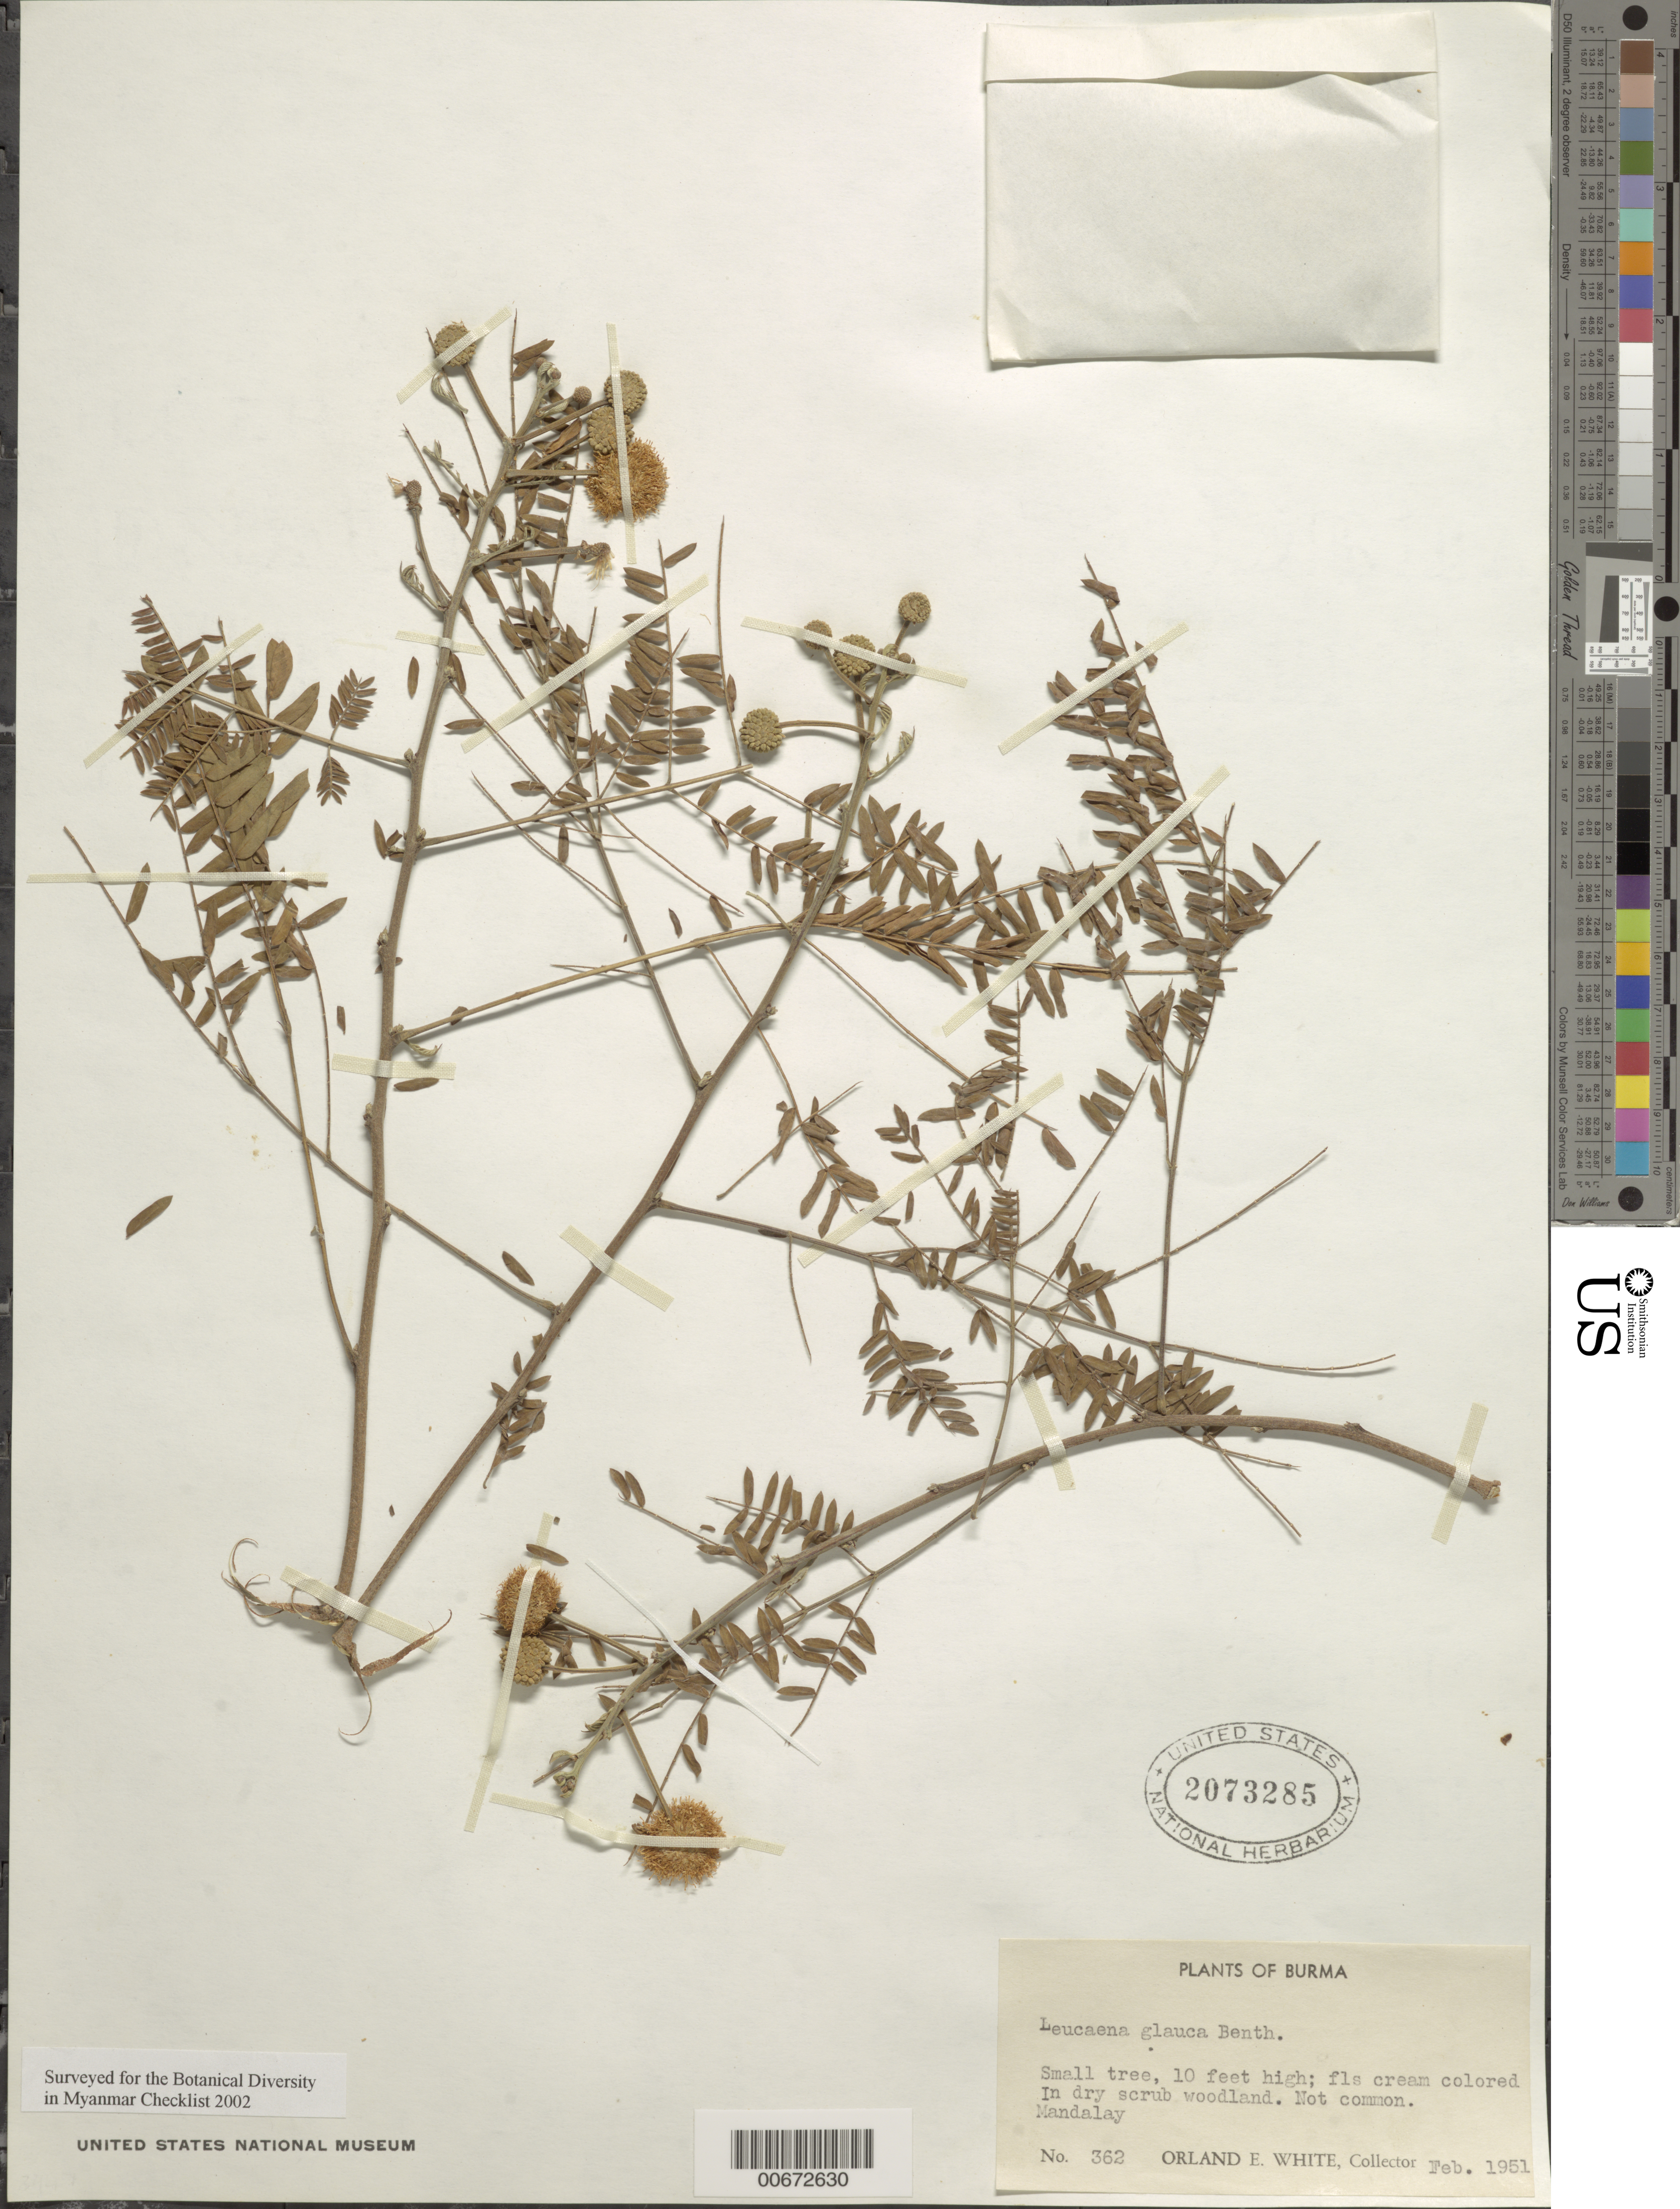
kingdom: Plantae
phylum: Tracheophyta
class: Magnoliopsida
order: Fabales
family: Fabaceae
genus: Leucaena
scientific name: Leucaena leucocephala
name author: (Lam.) de Wit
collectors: O. E. White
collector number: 362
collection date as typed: Feb 1951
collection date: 1951-02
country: Myanmar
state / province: Mandalay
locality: Mandalay.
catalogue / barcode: US 2073285